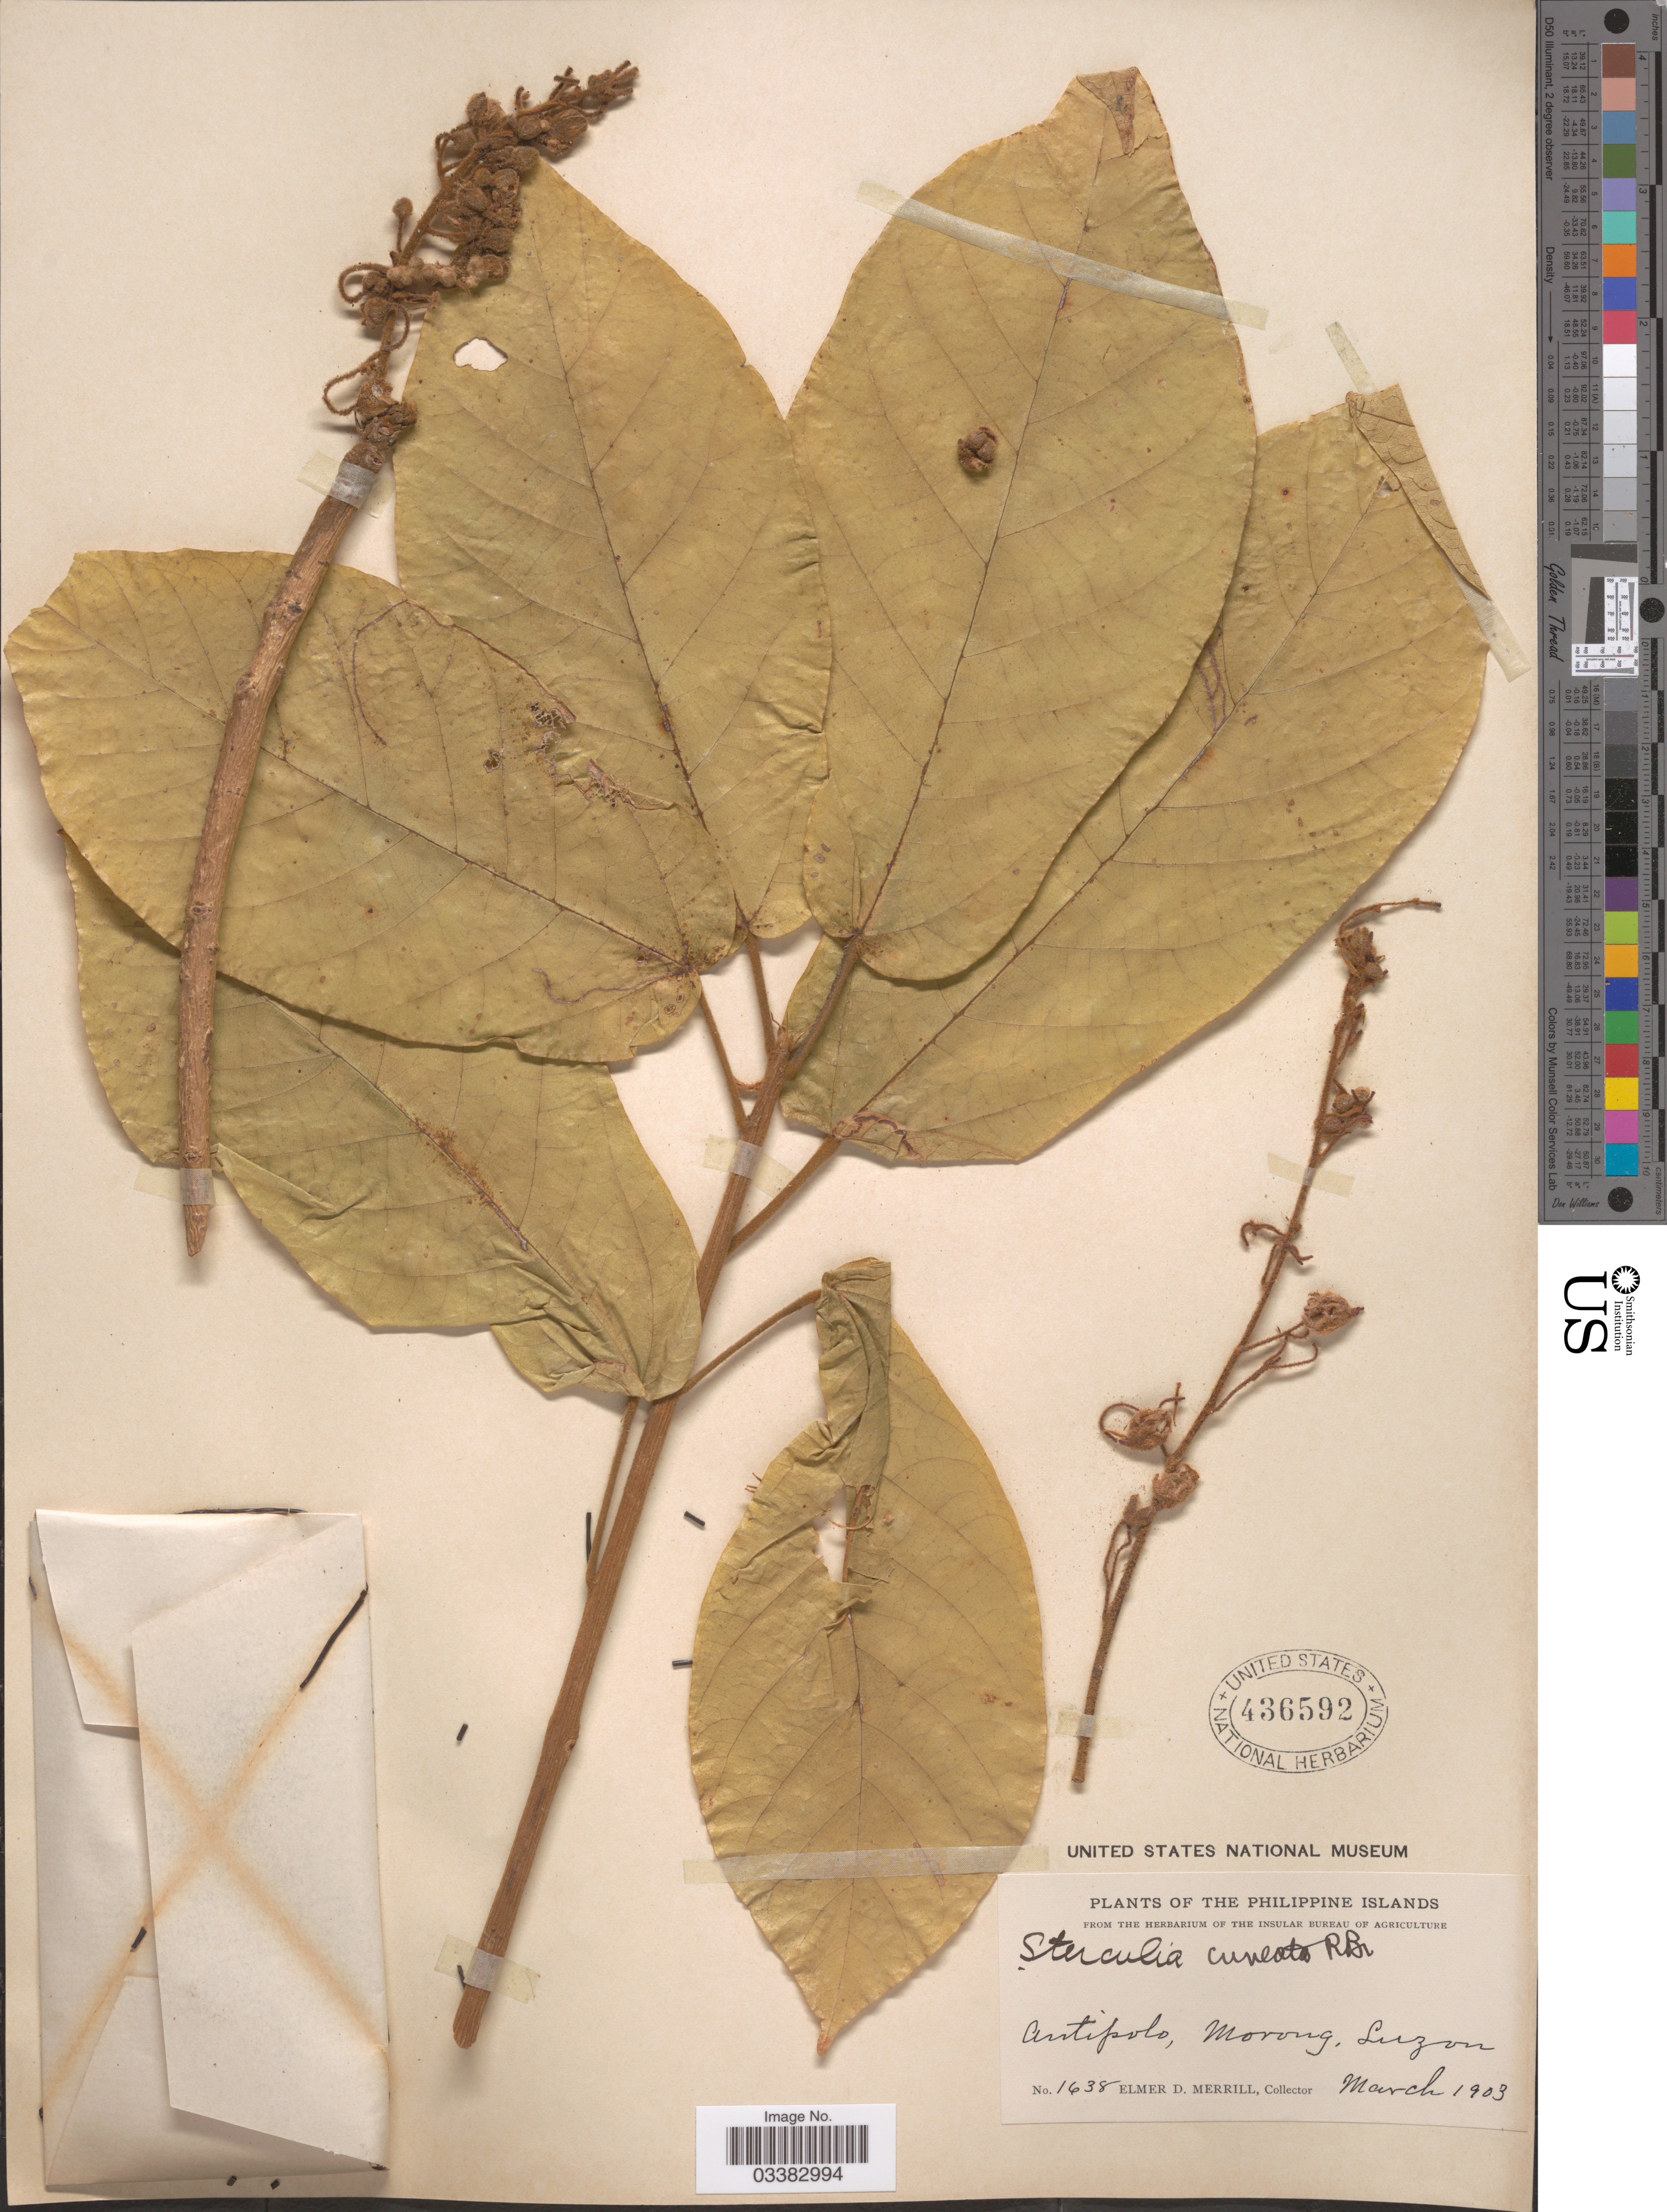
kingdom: Plantae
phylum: Tracheophyta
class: Magnoliopsida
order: Malvales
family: Malvaceae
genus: Sterculia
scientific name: Sterculia cuneata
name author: R. Br.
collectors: E. D. Merrill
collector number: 1638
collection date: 1903-03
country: Philippines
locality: The Philippine Islands, Antipolo, Morong, Luzon.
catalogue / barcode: US 436592